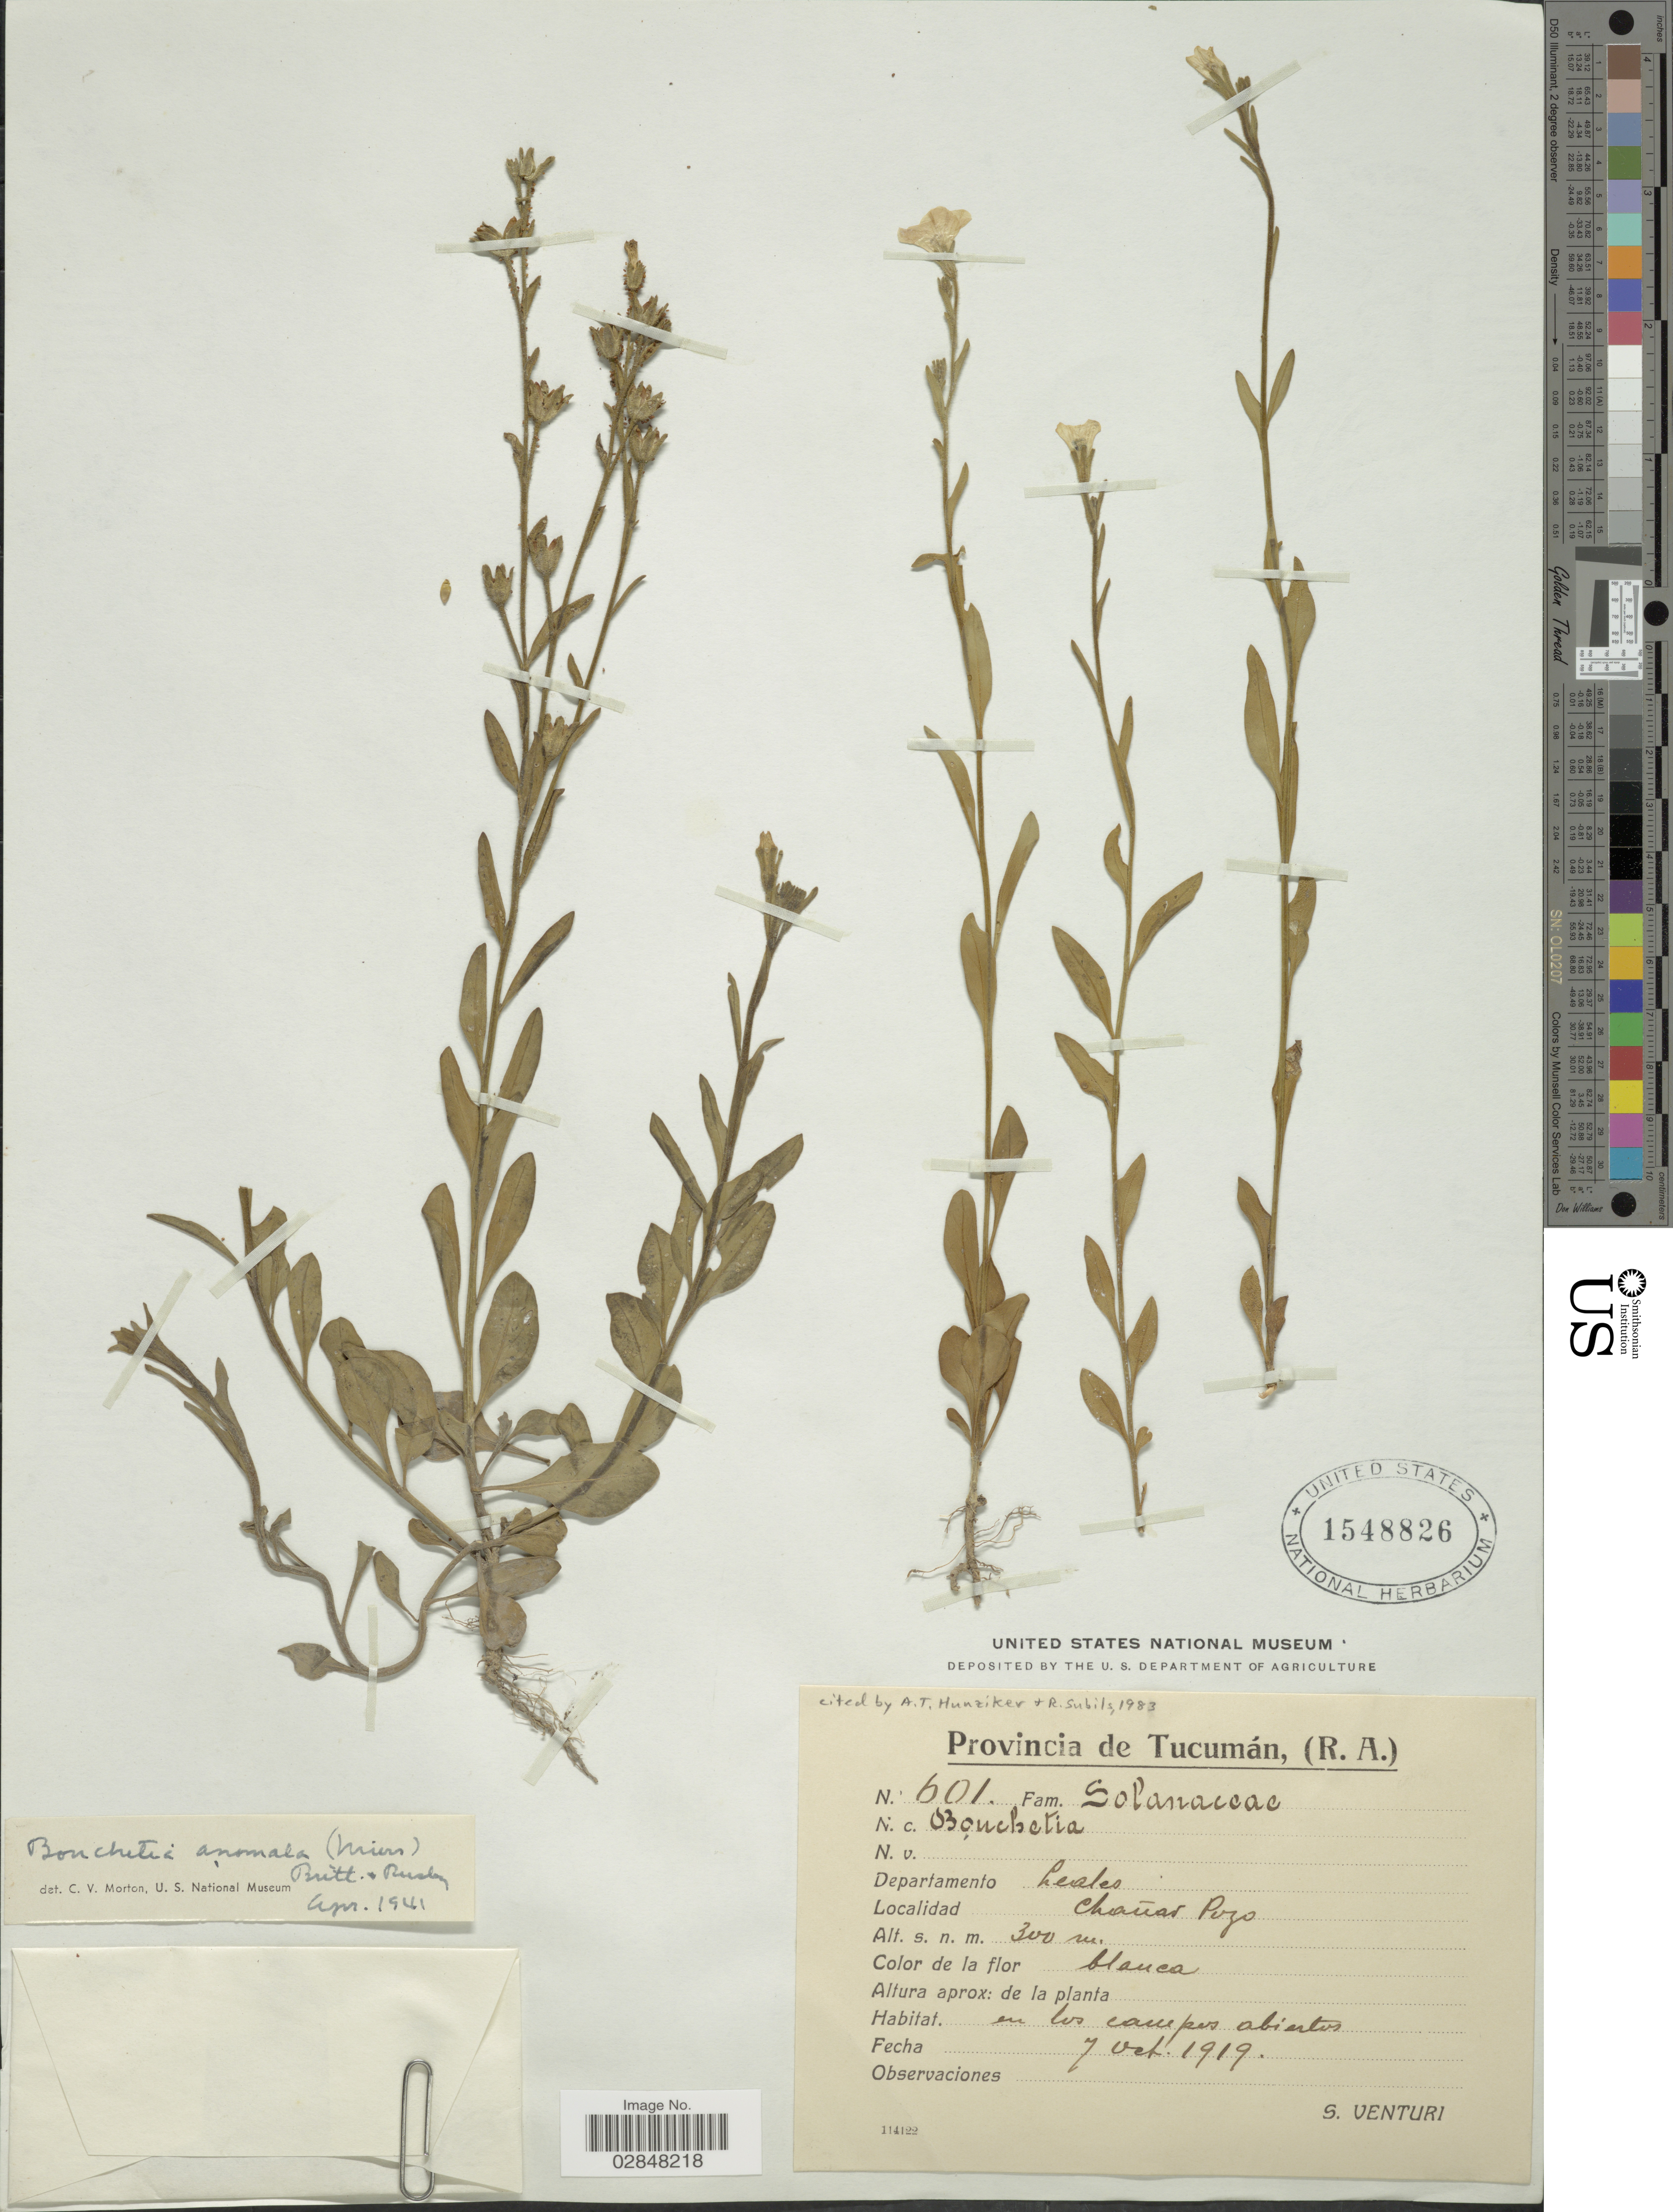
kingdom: Plantae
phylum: Tracheophyta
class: Magnoliopsida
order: Solanales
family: Solanaceae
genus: Bouchetia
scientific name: Bouchetia anomala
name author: (Miers) & Rusby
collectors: S. Venturi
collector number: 601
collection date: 1919-10-07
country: Argentina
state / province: Tucuman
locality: Departamento Leales. Chañar Pozo.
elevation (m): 300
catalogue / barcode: US 1548826